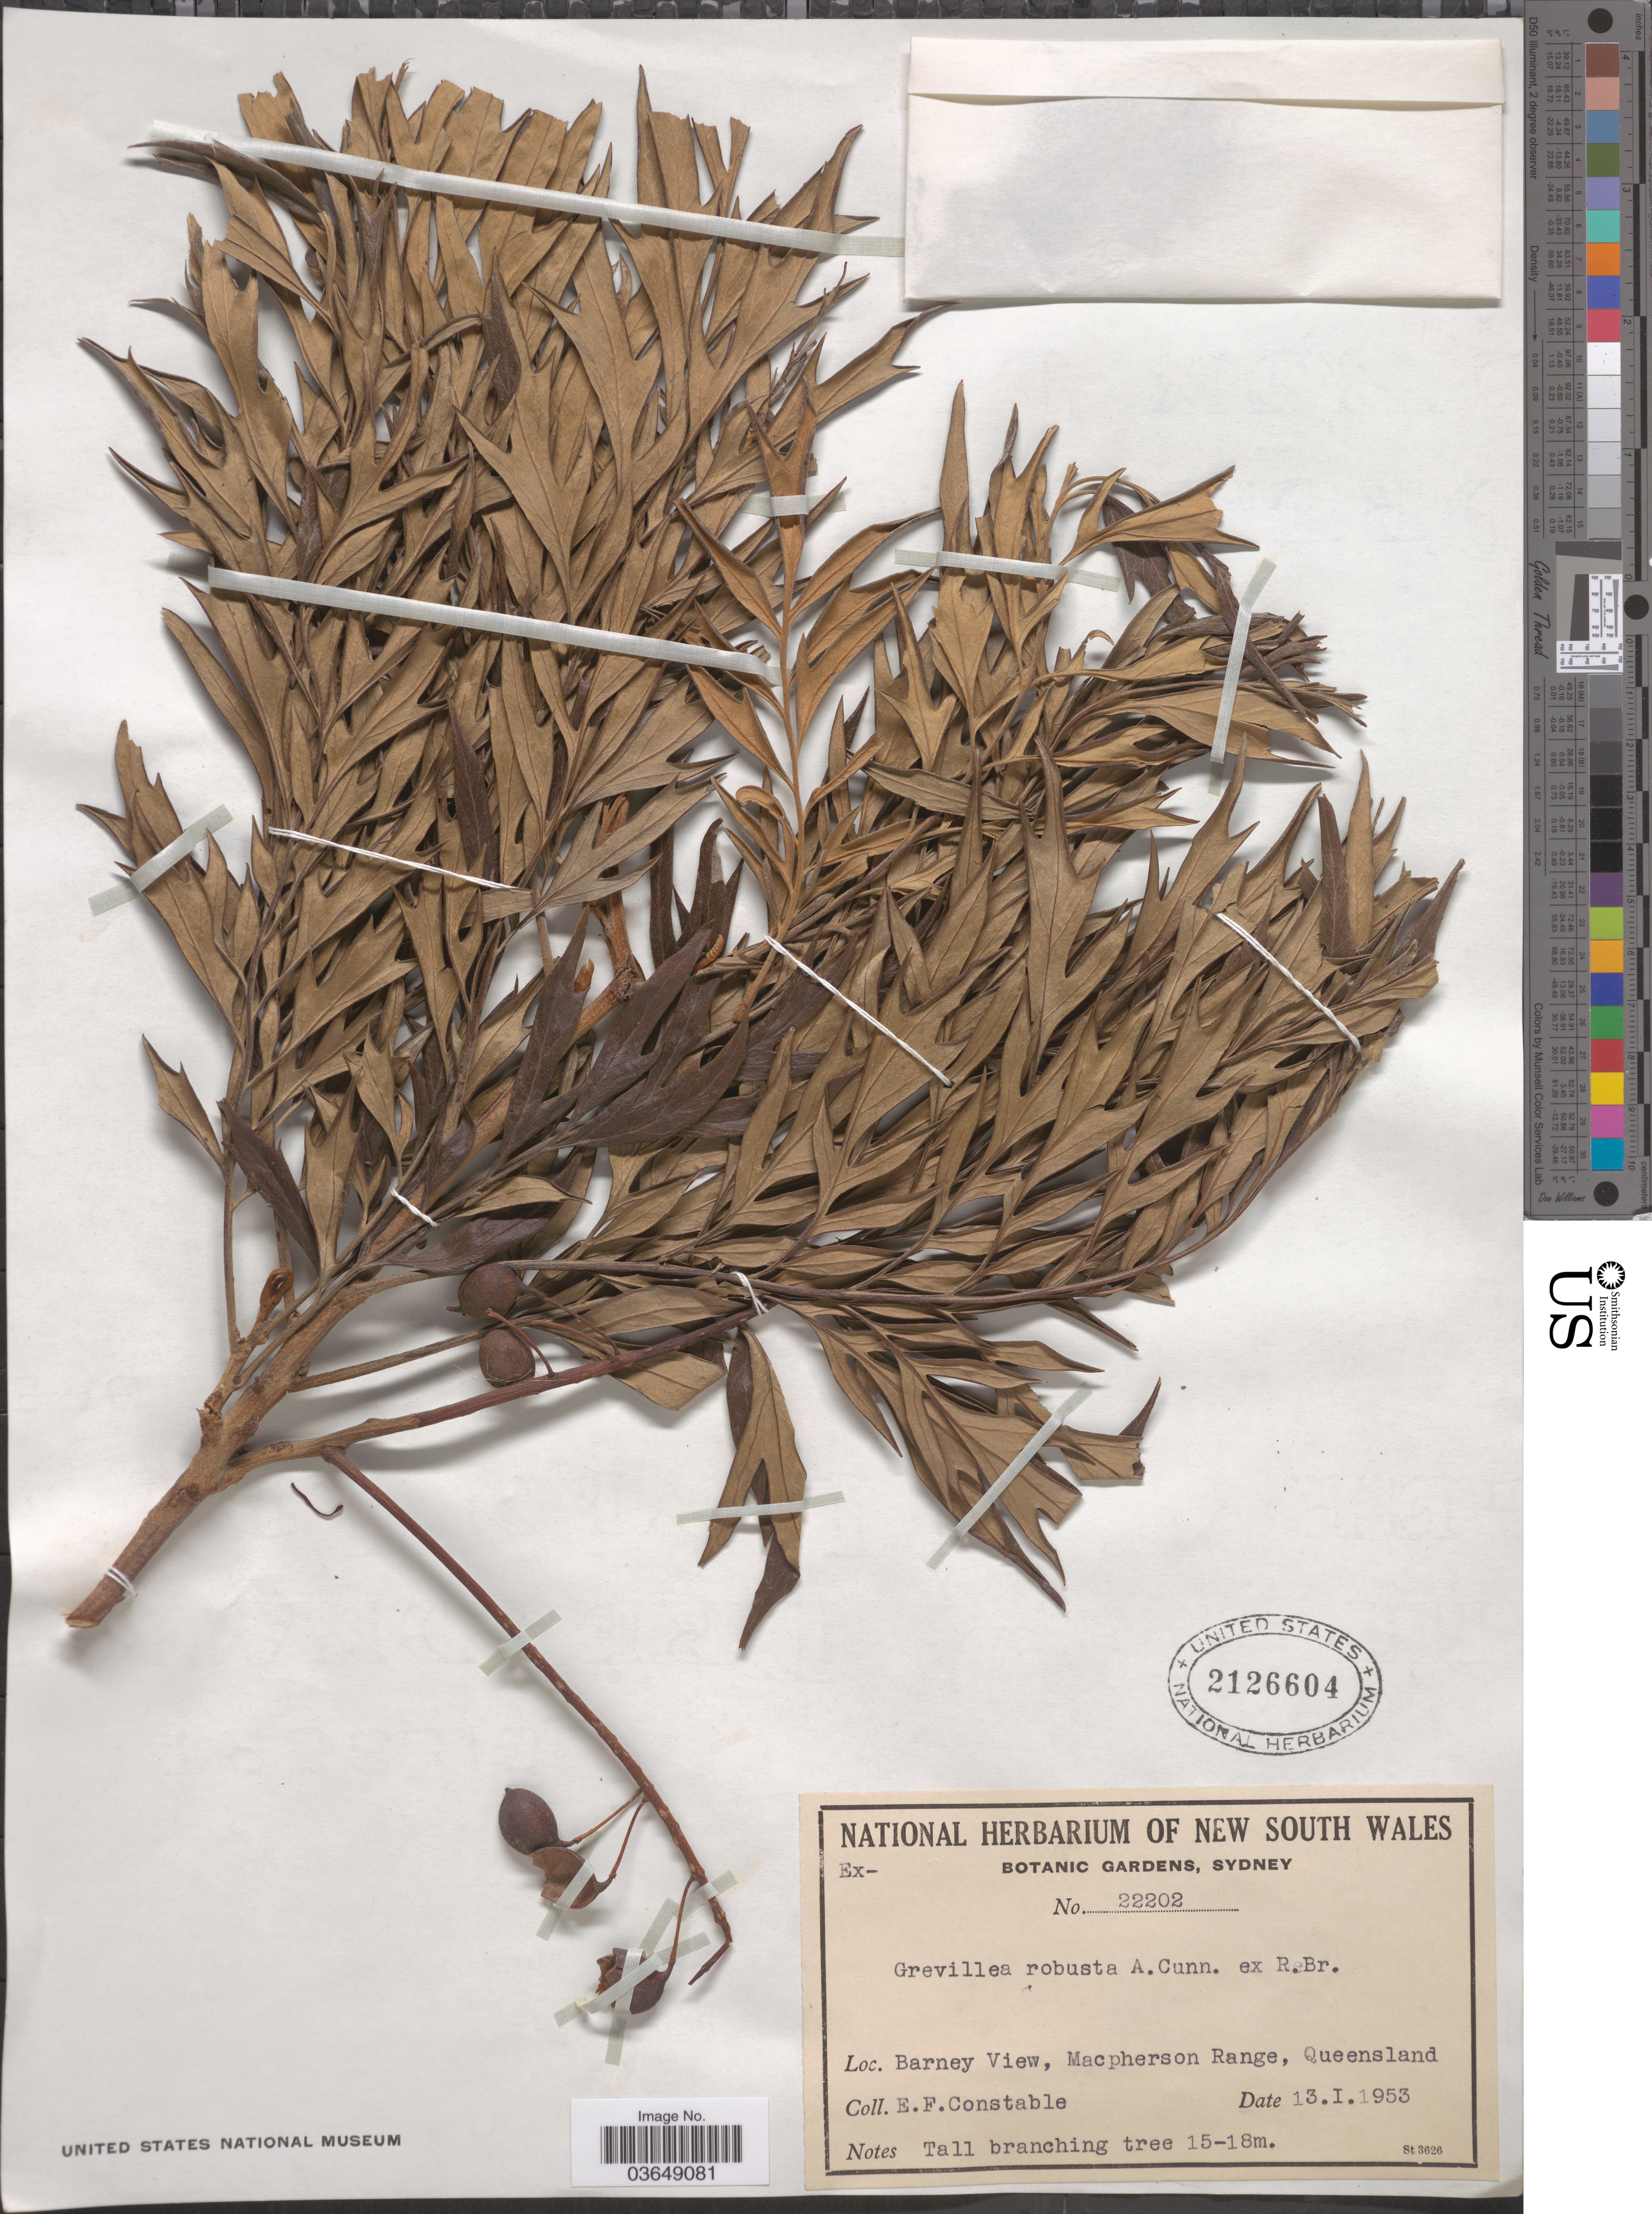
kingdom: Plantae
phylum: Tracheophyta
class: Magnoliopsida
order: Proteales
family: Proteaceae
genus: Grevillea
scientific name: Grevillea robusta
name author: A. Cunn.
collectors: E. F. Constable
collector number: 22202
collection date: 1953-01-13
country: Australia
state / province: Queensland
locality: Barney View, Macpherson Range.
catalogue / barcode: US 2126604